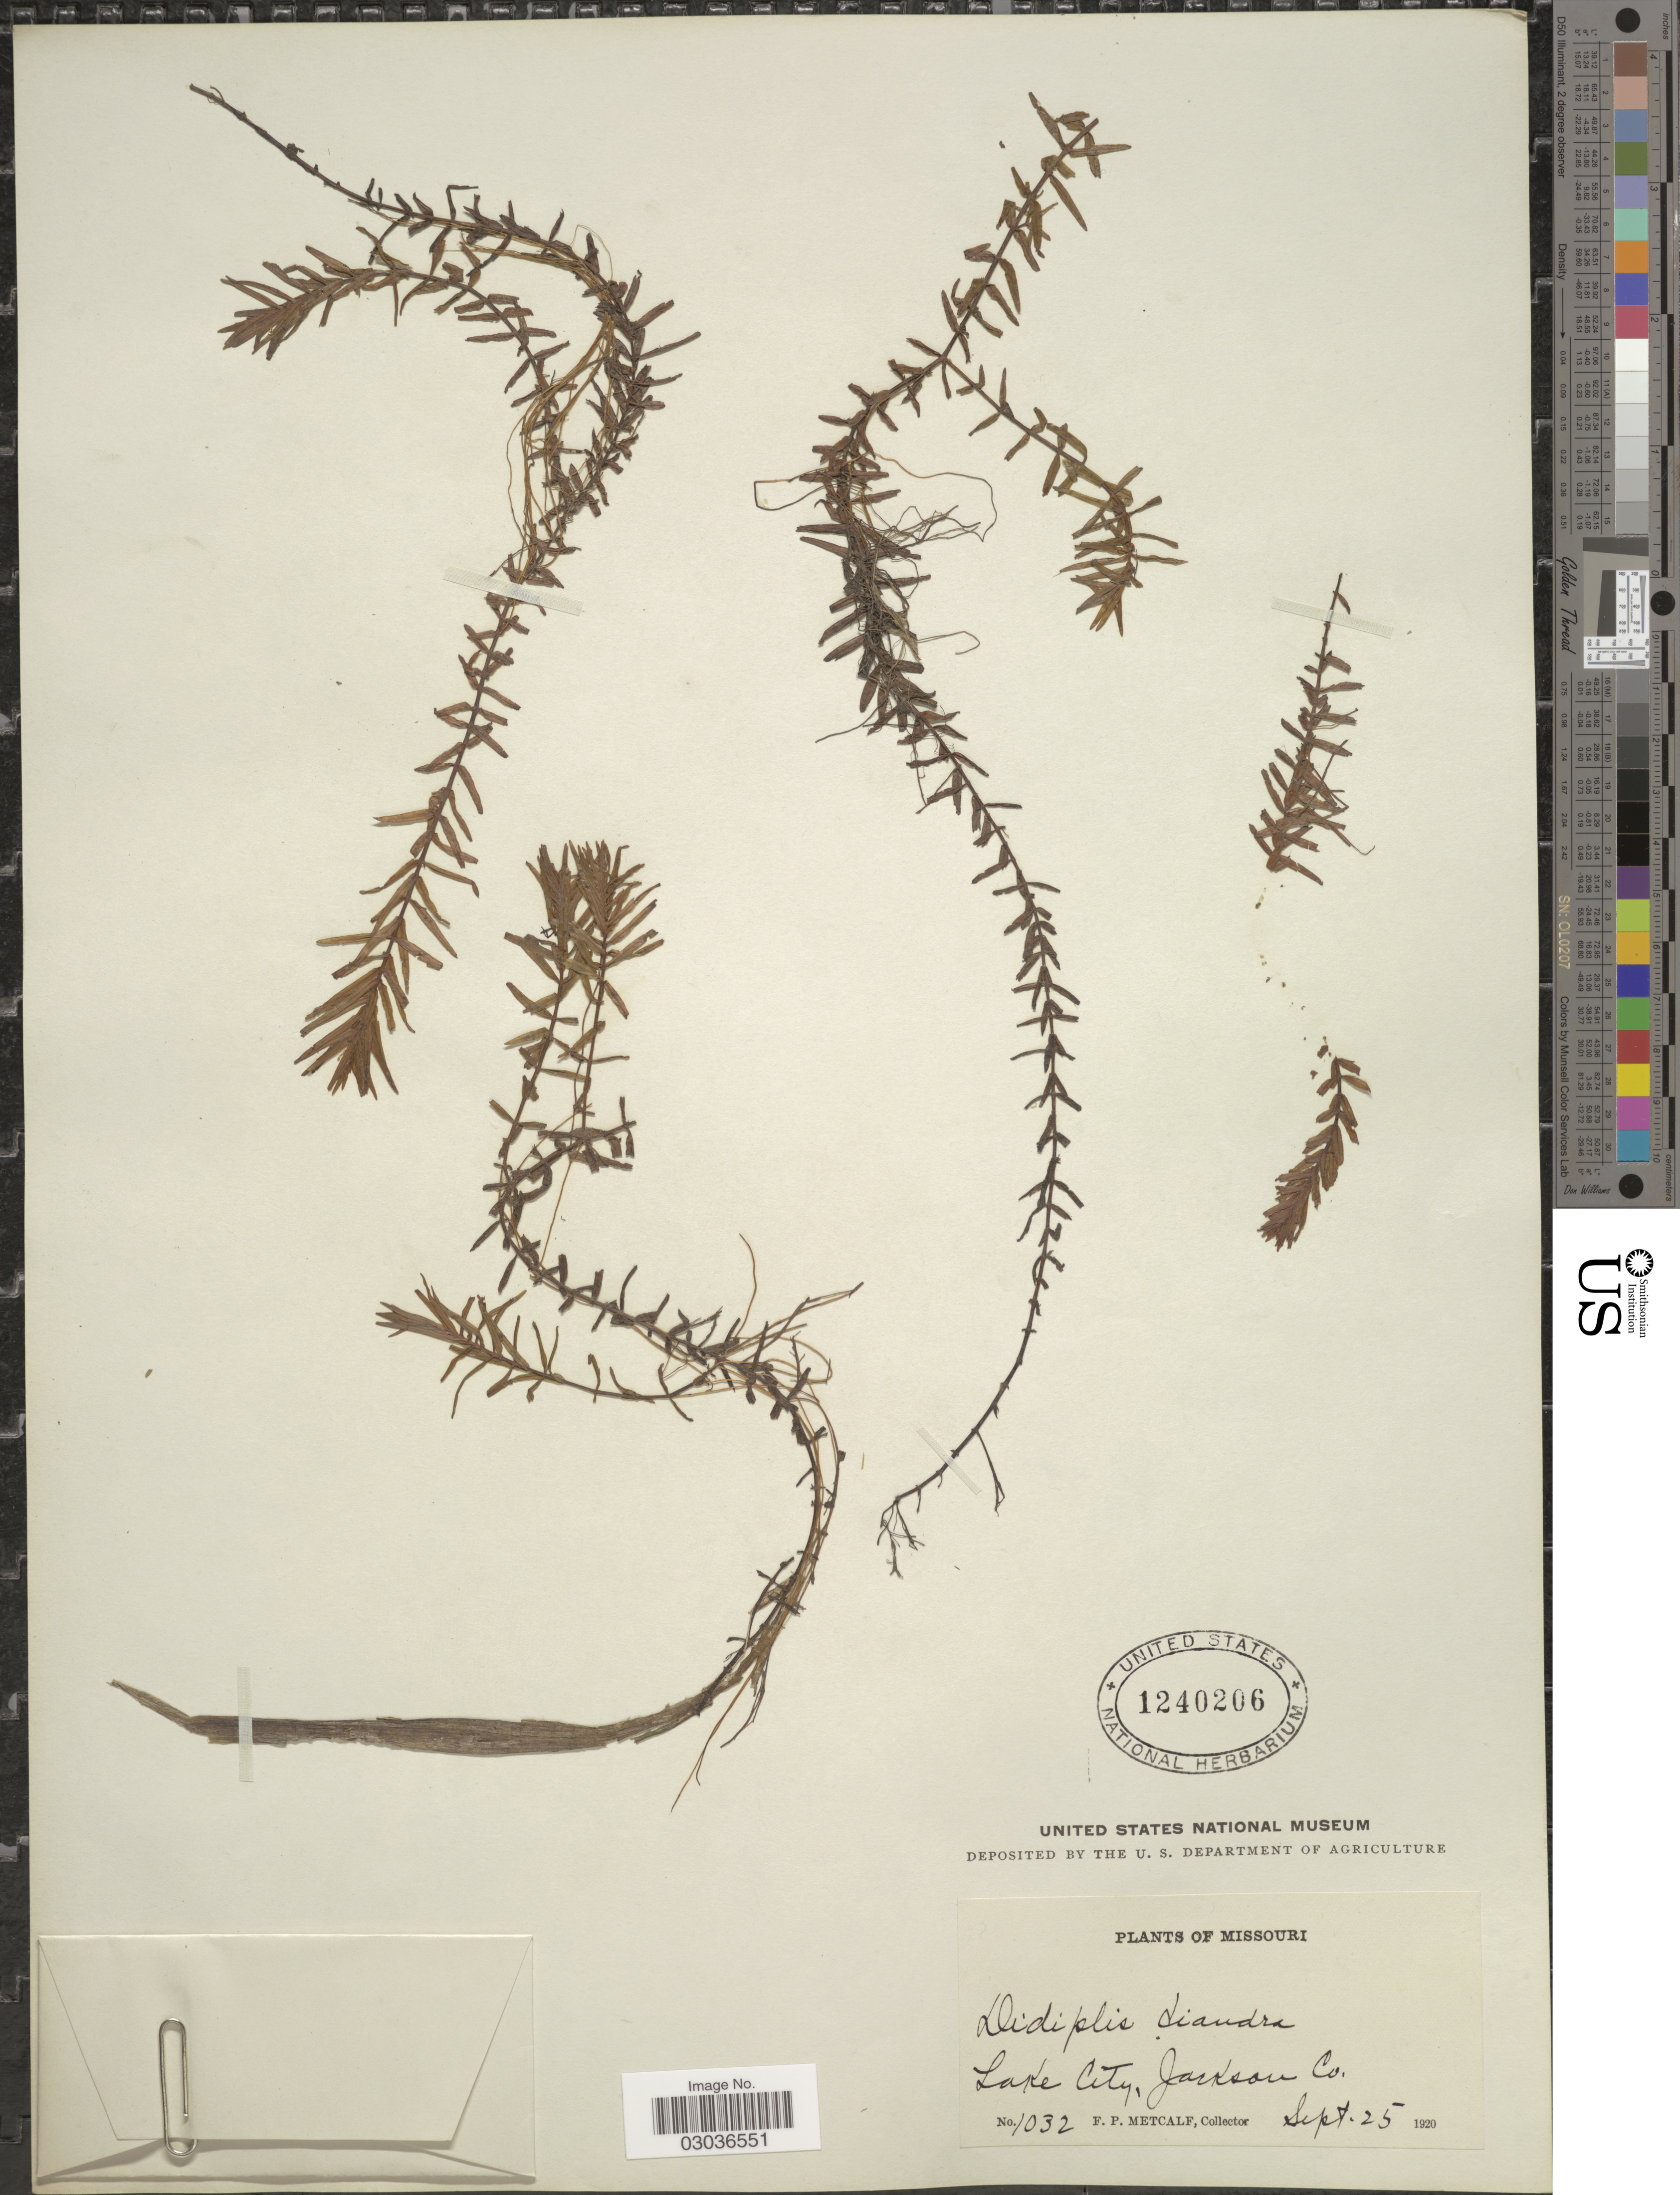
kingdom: Plantae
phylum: Tracheophyta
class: Magnoliopsida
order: Myrtales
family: Lythraceae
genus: Didiplis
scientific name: Didiplis diandra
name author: (Nutt. ex DC.) Alph. Wood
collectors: F. Metcalf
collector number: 1032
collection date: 1920-09-25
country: United States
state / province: Missouri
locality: Lake City, Jackson Co.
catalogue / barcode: US 1240206